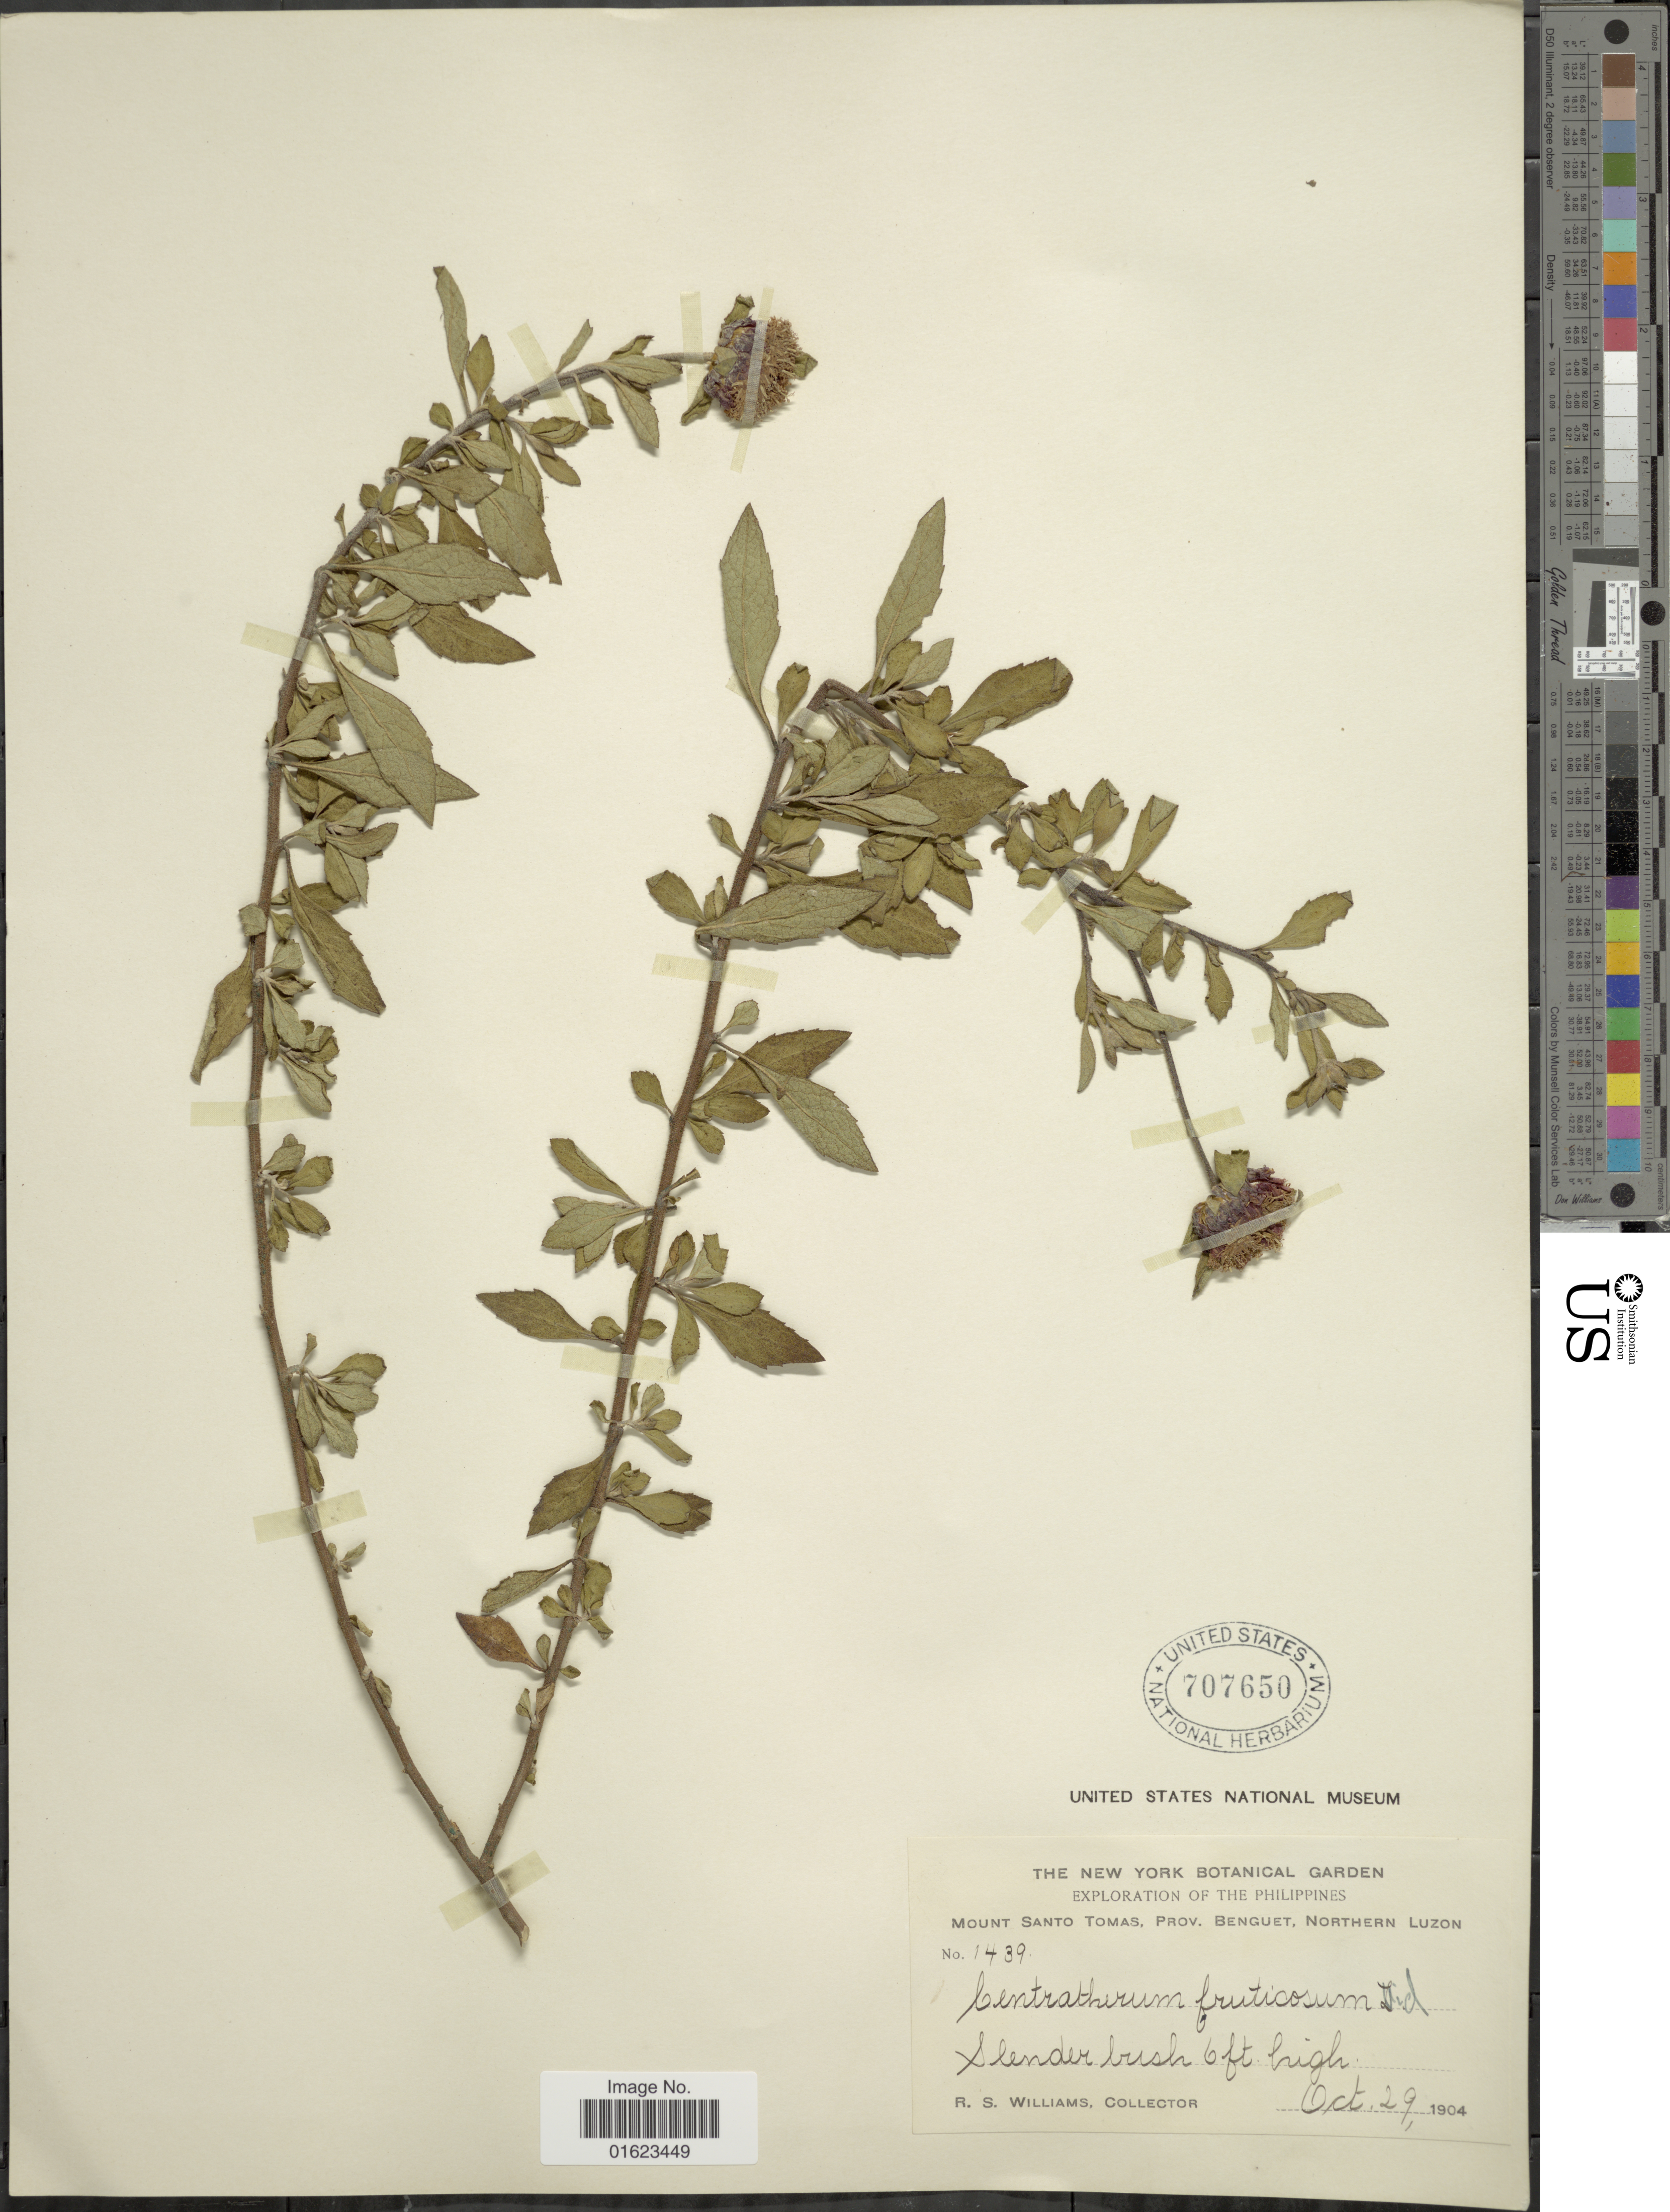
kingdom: Plantae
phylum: Tracheophyta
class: Magnoliopsida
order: Asterales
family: Asteraceae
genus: Centratherum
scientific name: Centratherum punctatum subsp. fruticosum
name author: (Elmer) K. Kirkman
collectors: R. S. Williams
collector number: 1439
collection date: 1904-10-29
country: Philippines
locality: Mount Santo Tomas, Prov. Benguet, Northern Luzon.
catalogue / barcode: US 707650